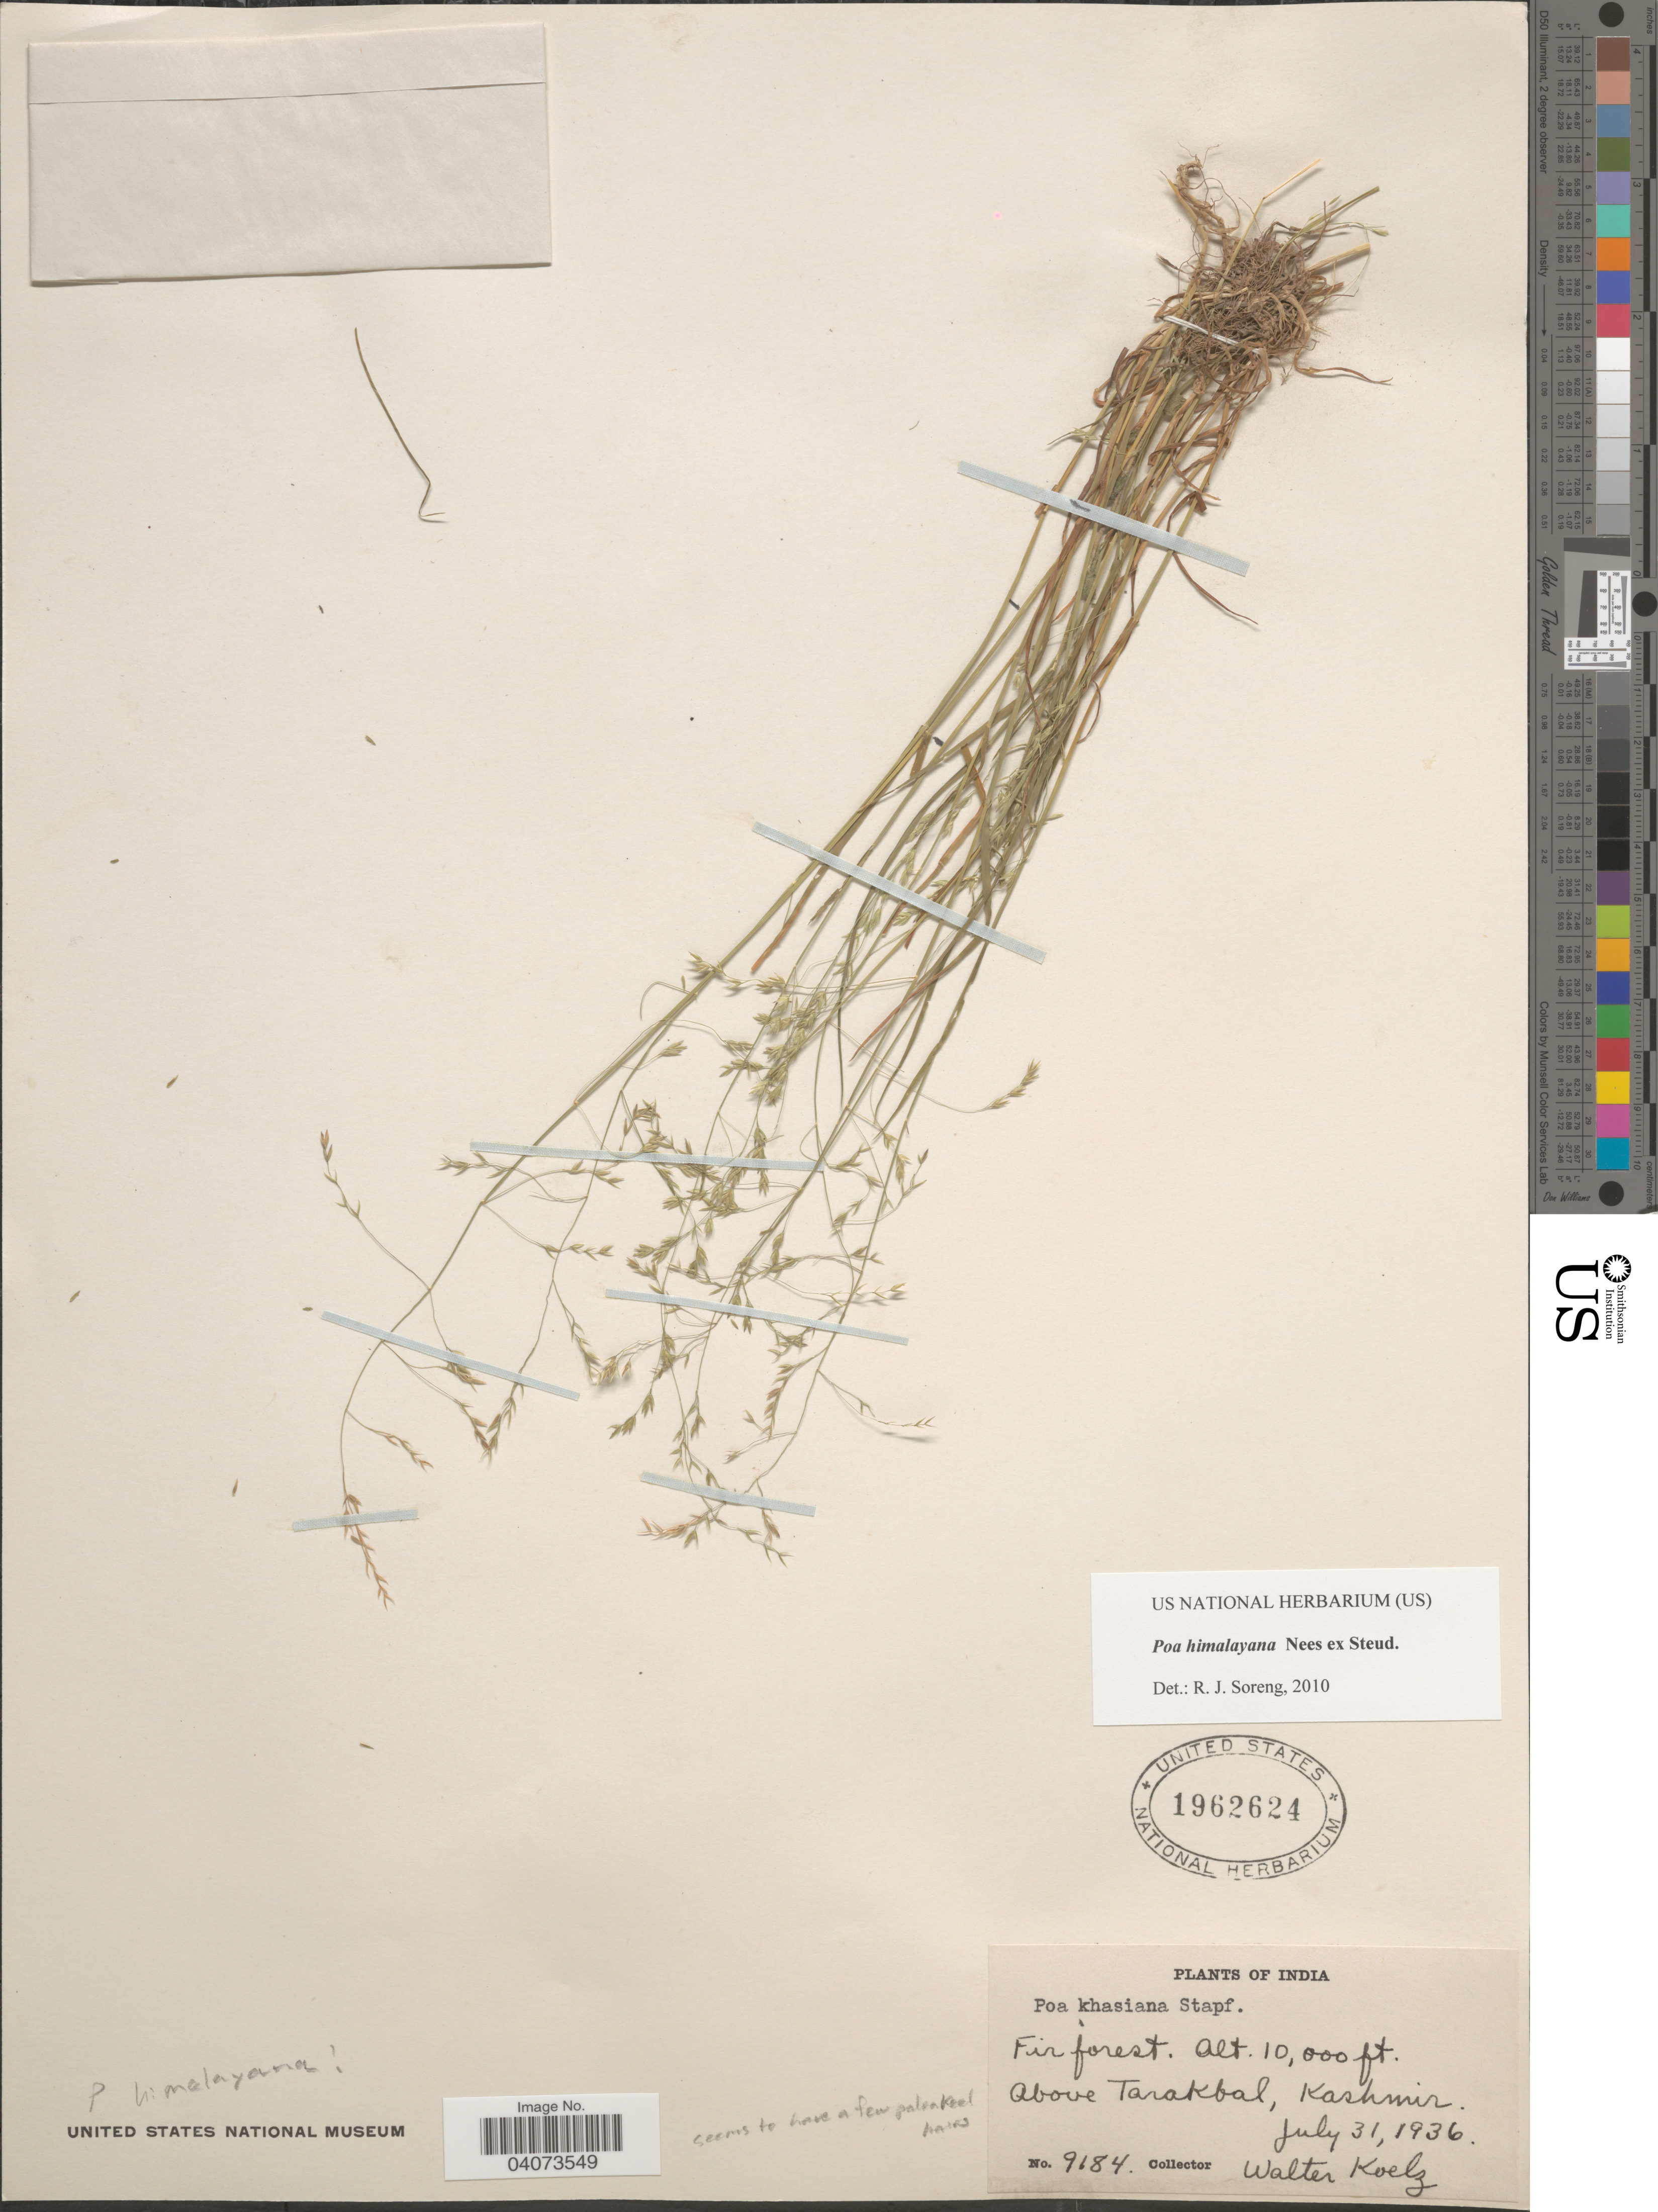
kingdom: Plantae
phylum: Tracheophyta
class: Liliopsida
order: Poales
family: Poaceae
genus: Poa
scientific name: Poa himalayana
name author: Nees ex Steud.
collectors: W. N. Koelz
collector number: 9184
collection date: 1936-07-31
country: India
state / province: Jammu and Kashmir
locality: Above Tarakbal, Kashmir.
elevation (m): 3048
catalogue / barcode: US 1962624